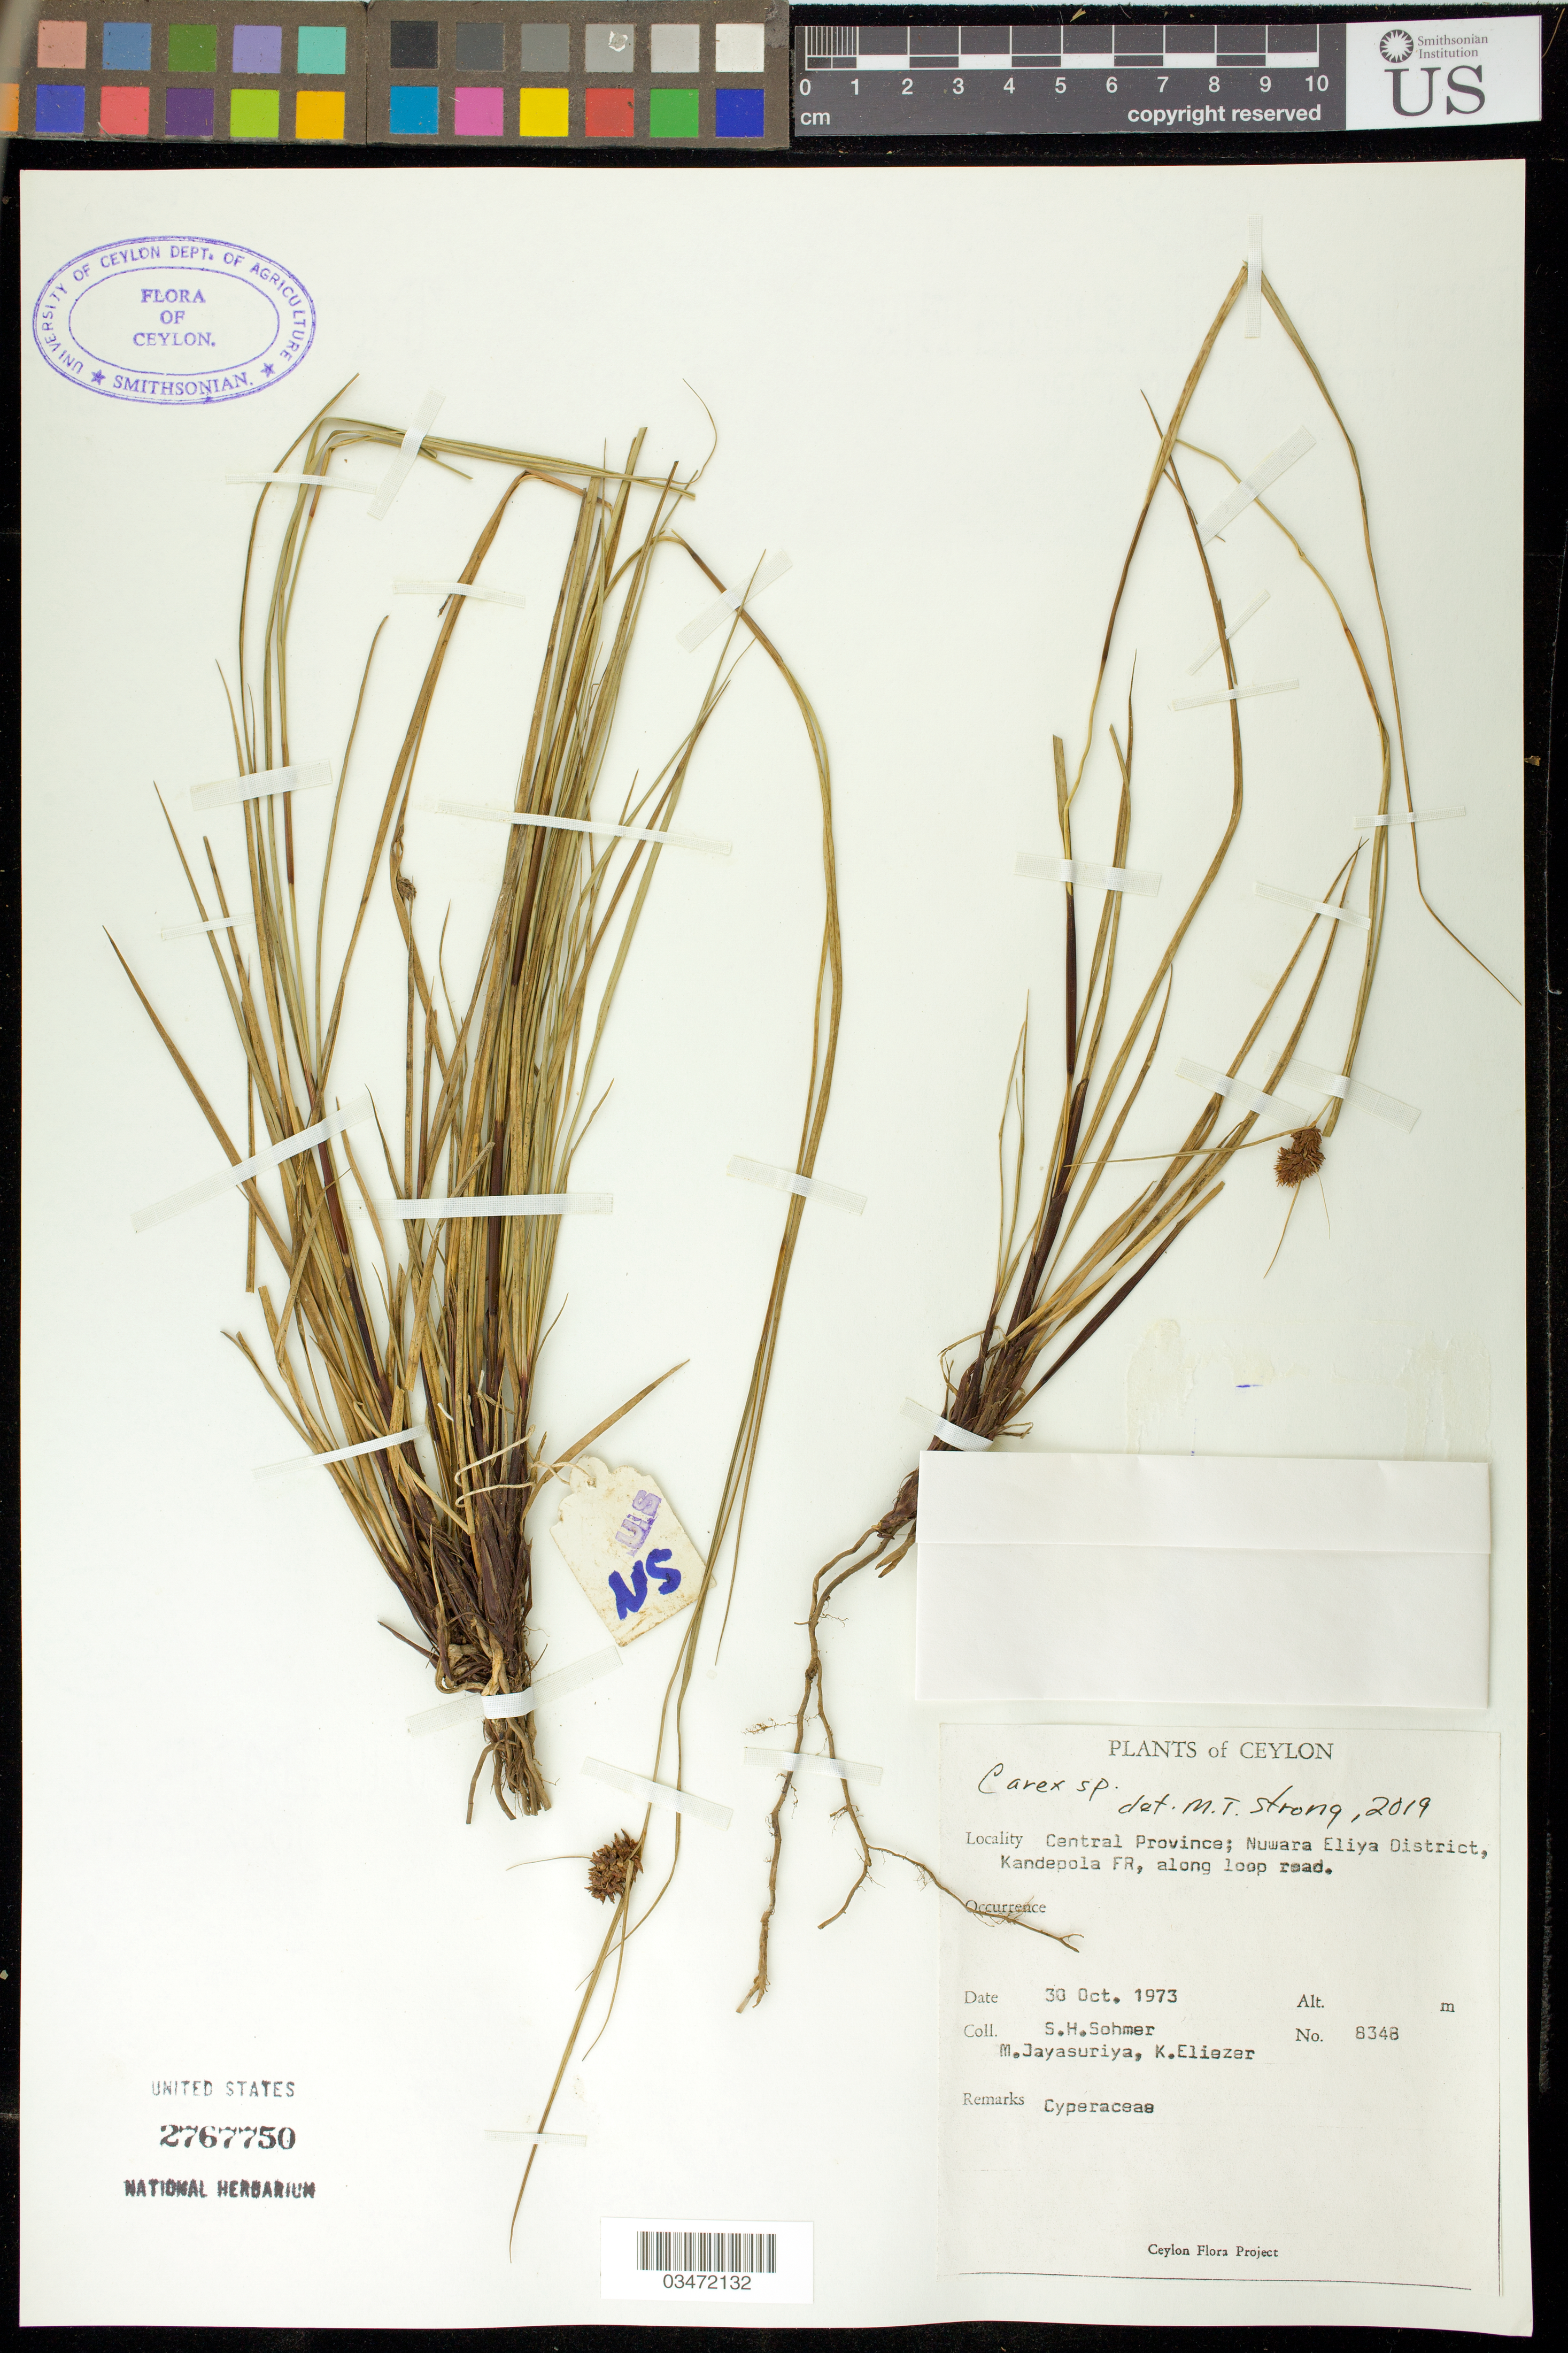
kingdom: Plantae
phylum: Tracheophyta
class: Liliopsida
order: Poales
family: Cyperaceae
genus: Carex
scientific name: Carex sp.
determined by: Strong, M. T., (US), Smithsonian Institution - National Museum of Natural History (UNITED STATES)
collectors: S. H. Sohmer, M. Jayasuriya & K. Eliezer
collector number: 8348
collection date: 1973-10-30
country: Sri Lanka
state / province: Central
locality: Nuwara Eliya District, Kandepola FR, along loop road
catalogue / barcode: US 2767750